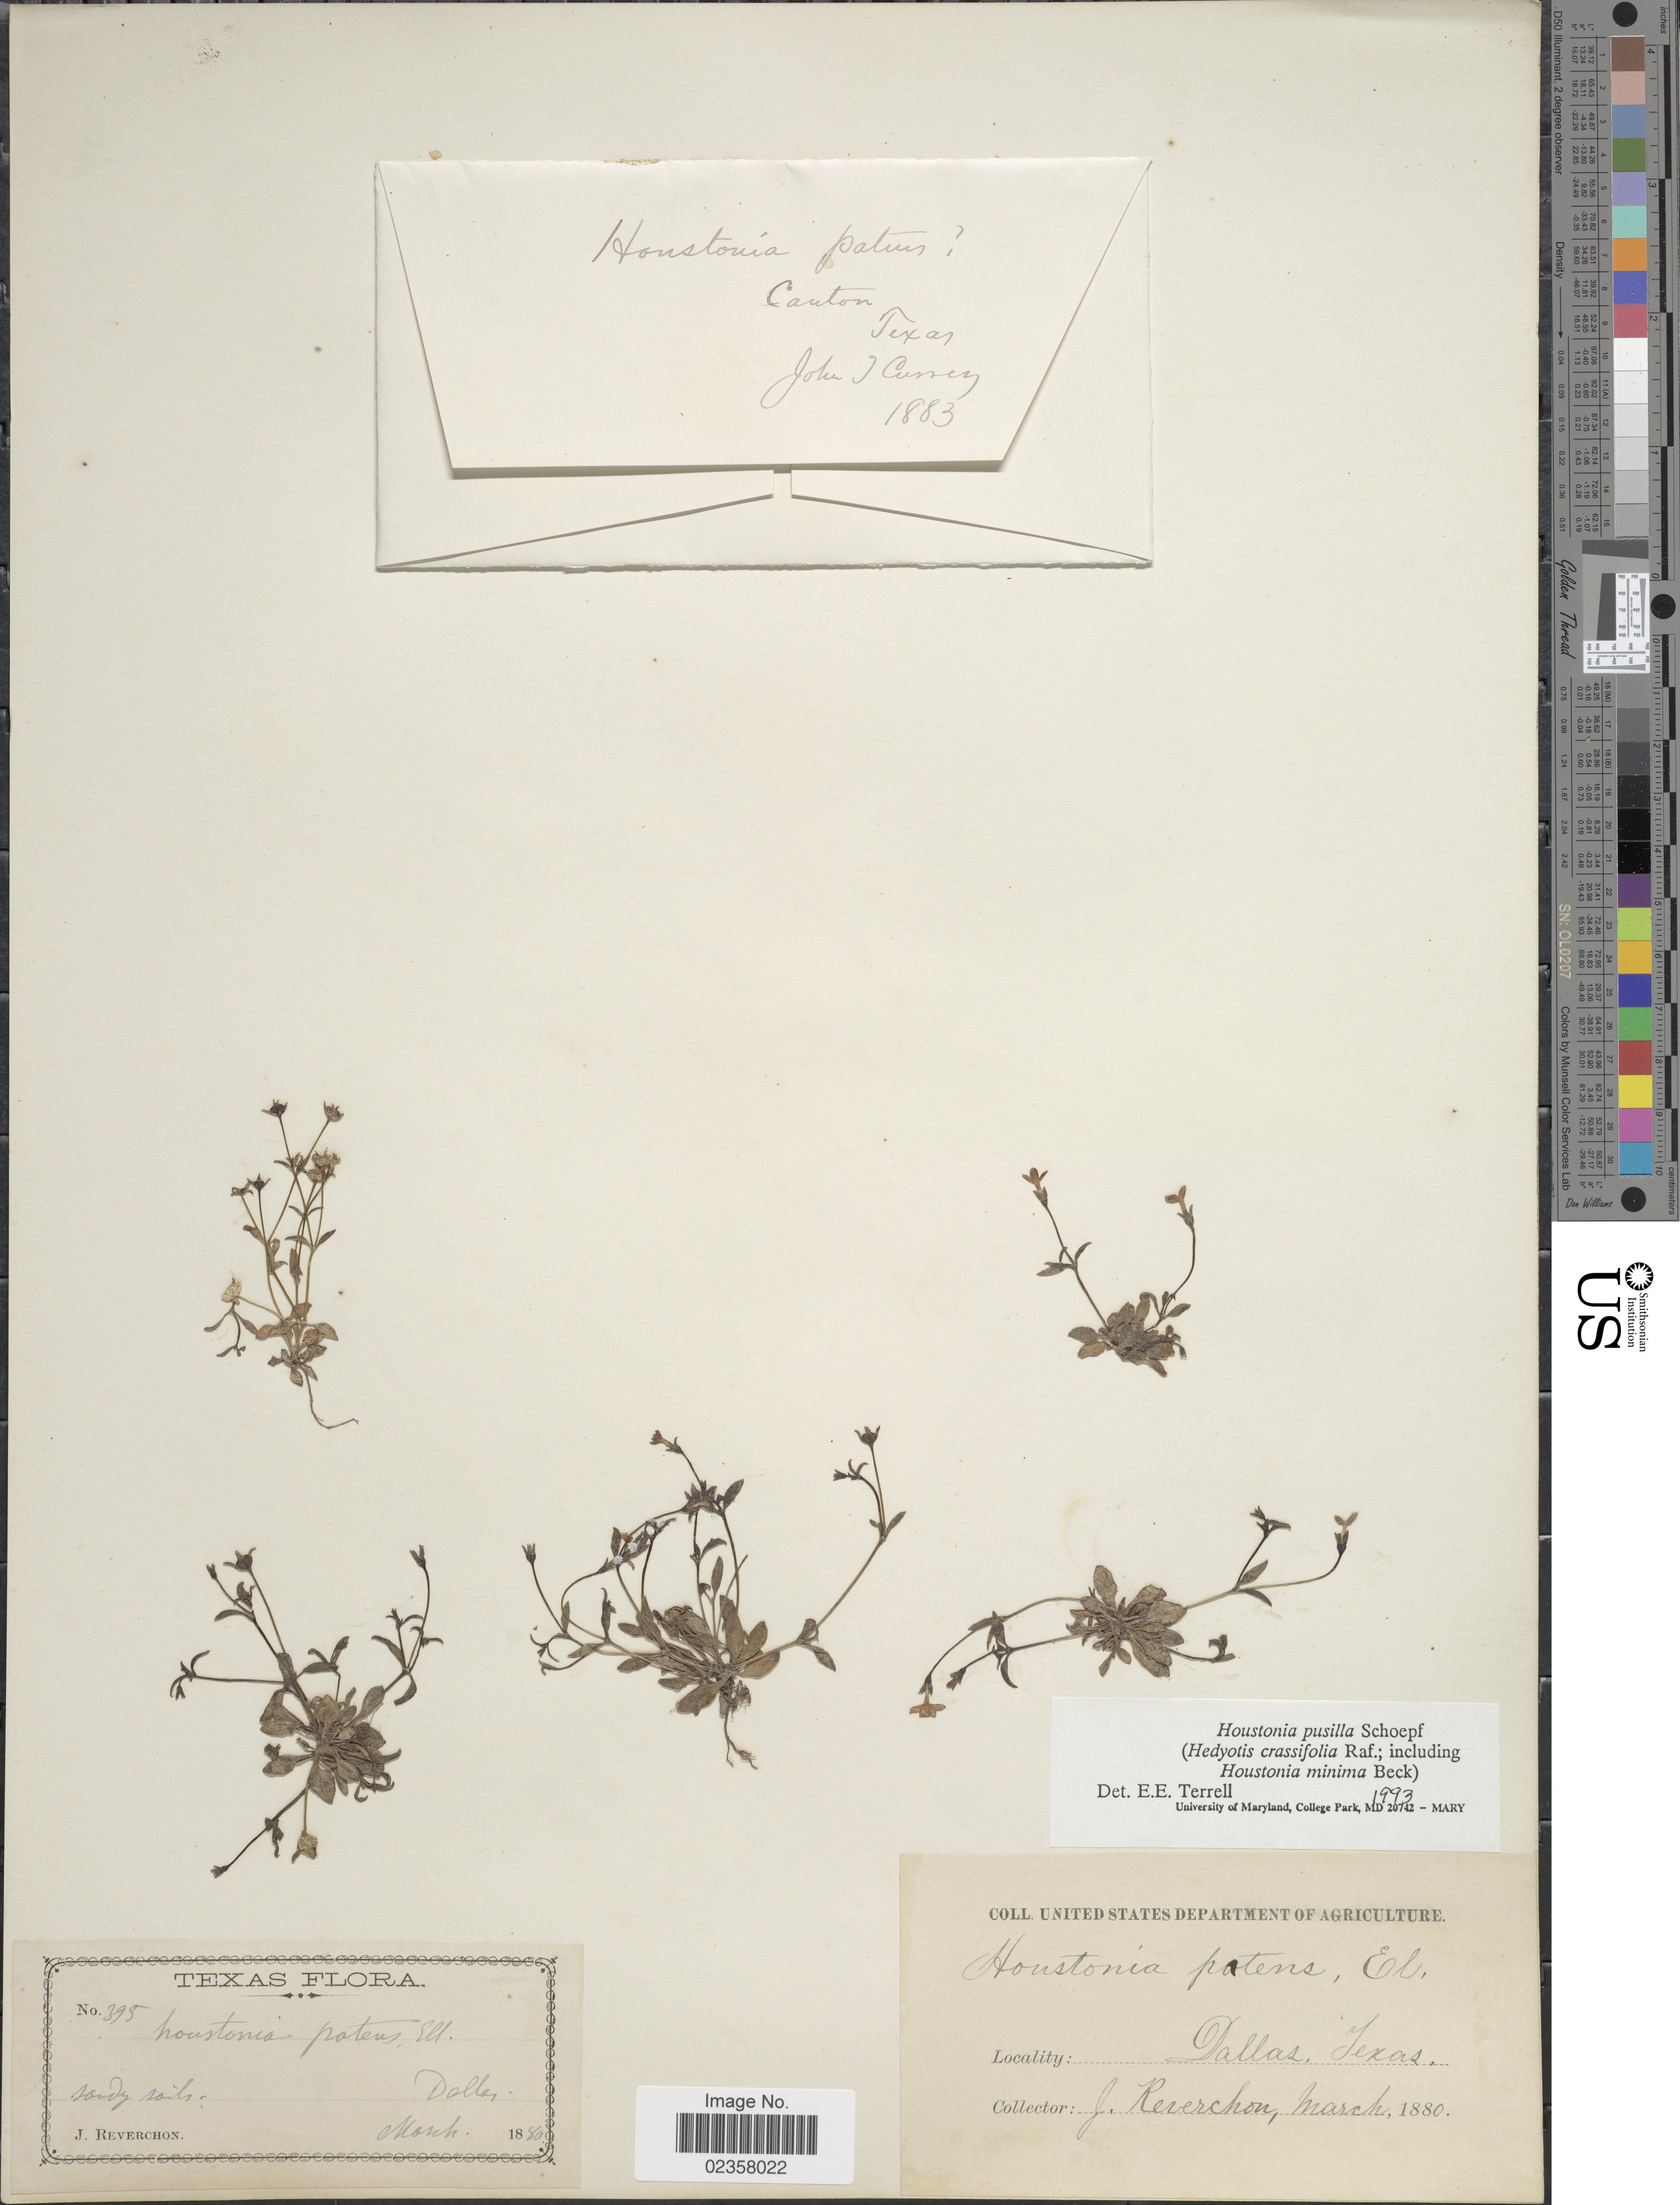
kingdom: Plantae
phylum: Tracheophyta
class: Magnoliopsida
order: Gentianales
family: Rubiaceae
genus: Houstonia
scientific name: Houstonia pusilla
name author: Schoepf.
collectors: J. Currey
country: United States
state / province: Texas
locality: Canton